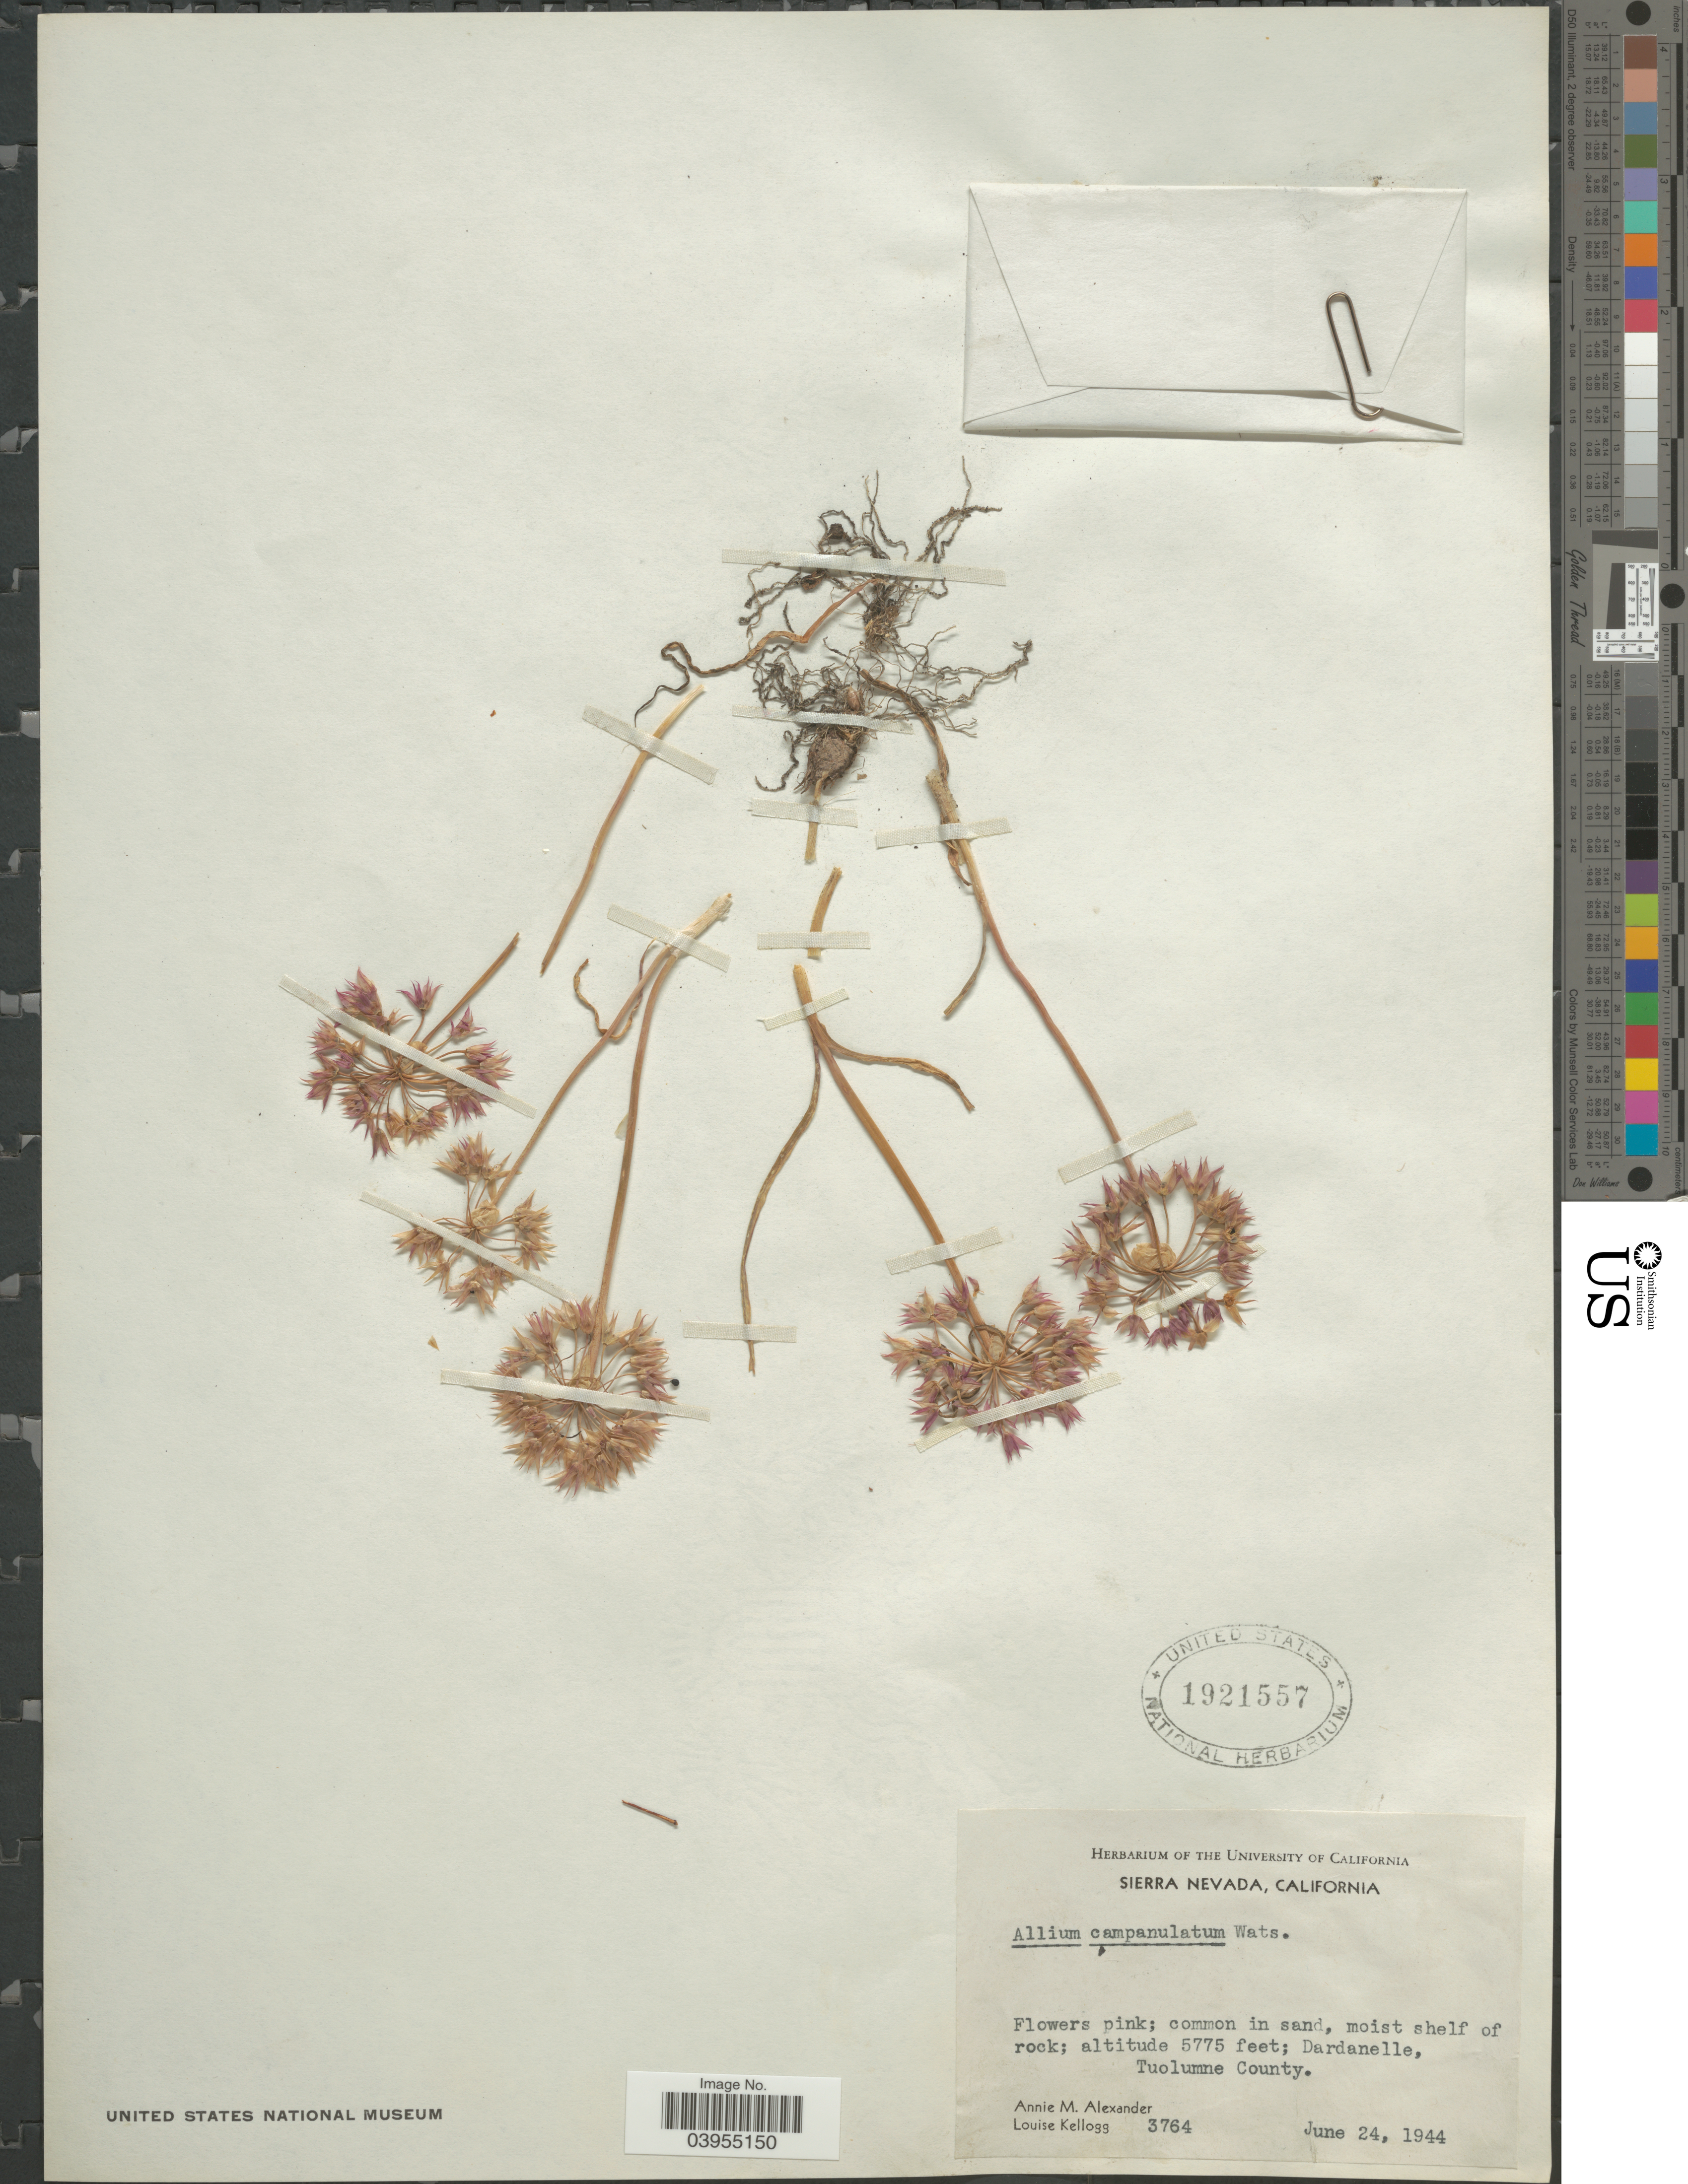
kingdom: Plantae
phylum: Tracheophyta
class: Liliopsida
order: Asparagales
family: Amaryllidaceae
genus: Allium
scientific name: Allium campanulatum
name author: S. Watson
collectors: A. M. Alexander & L. Kellogg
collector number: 3764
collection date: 1944-06-24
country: United States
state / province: California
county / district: Tuolumne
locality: Sierra Nevada. Dardanelle, Tuolumne County.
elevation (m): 1760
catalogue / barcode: US 1921557